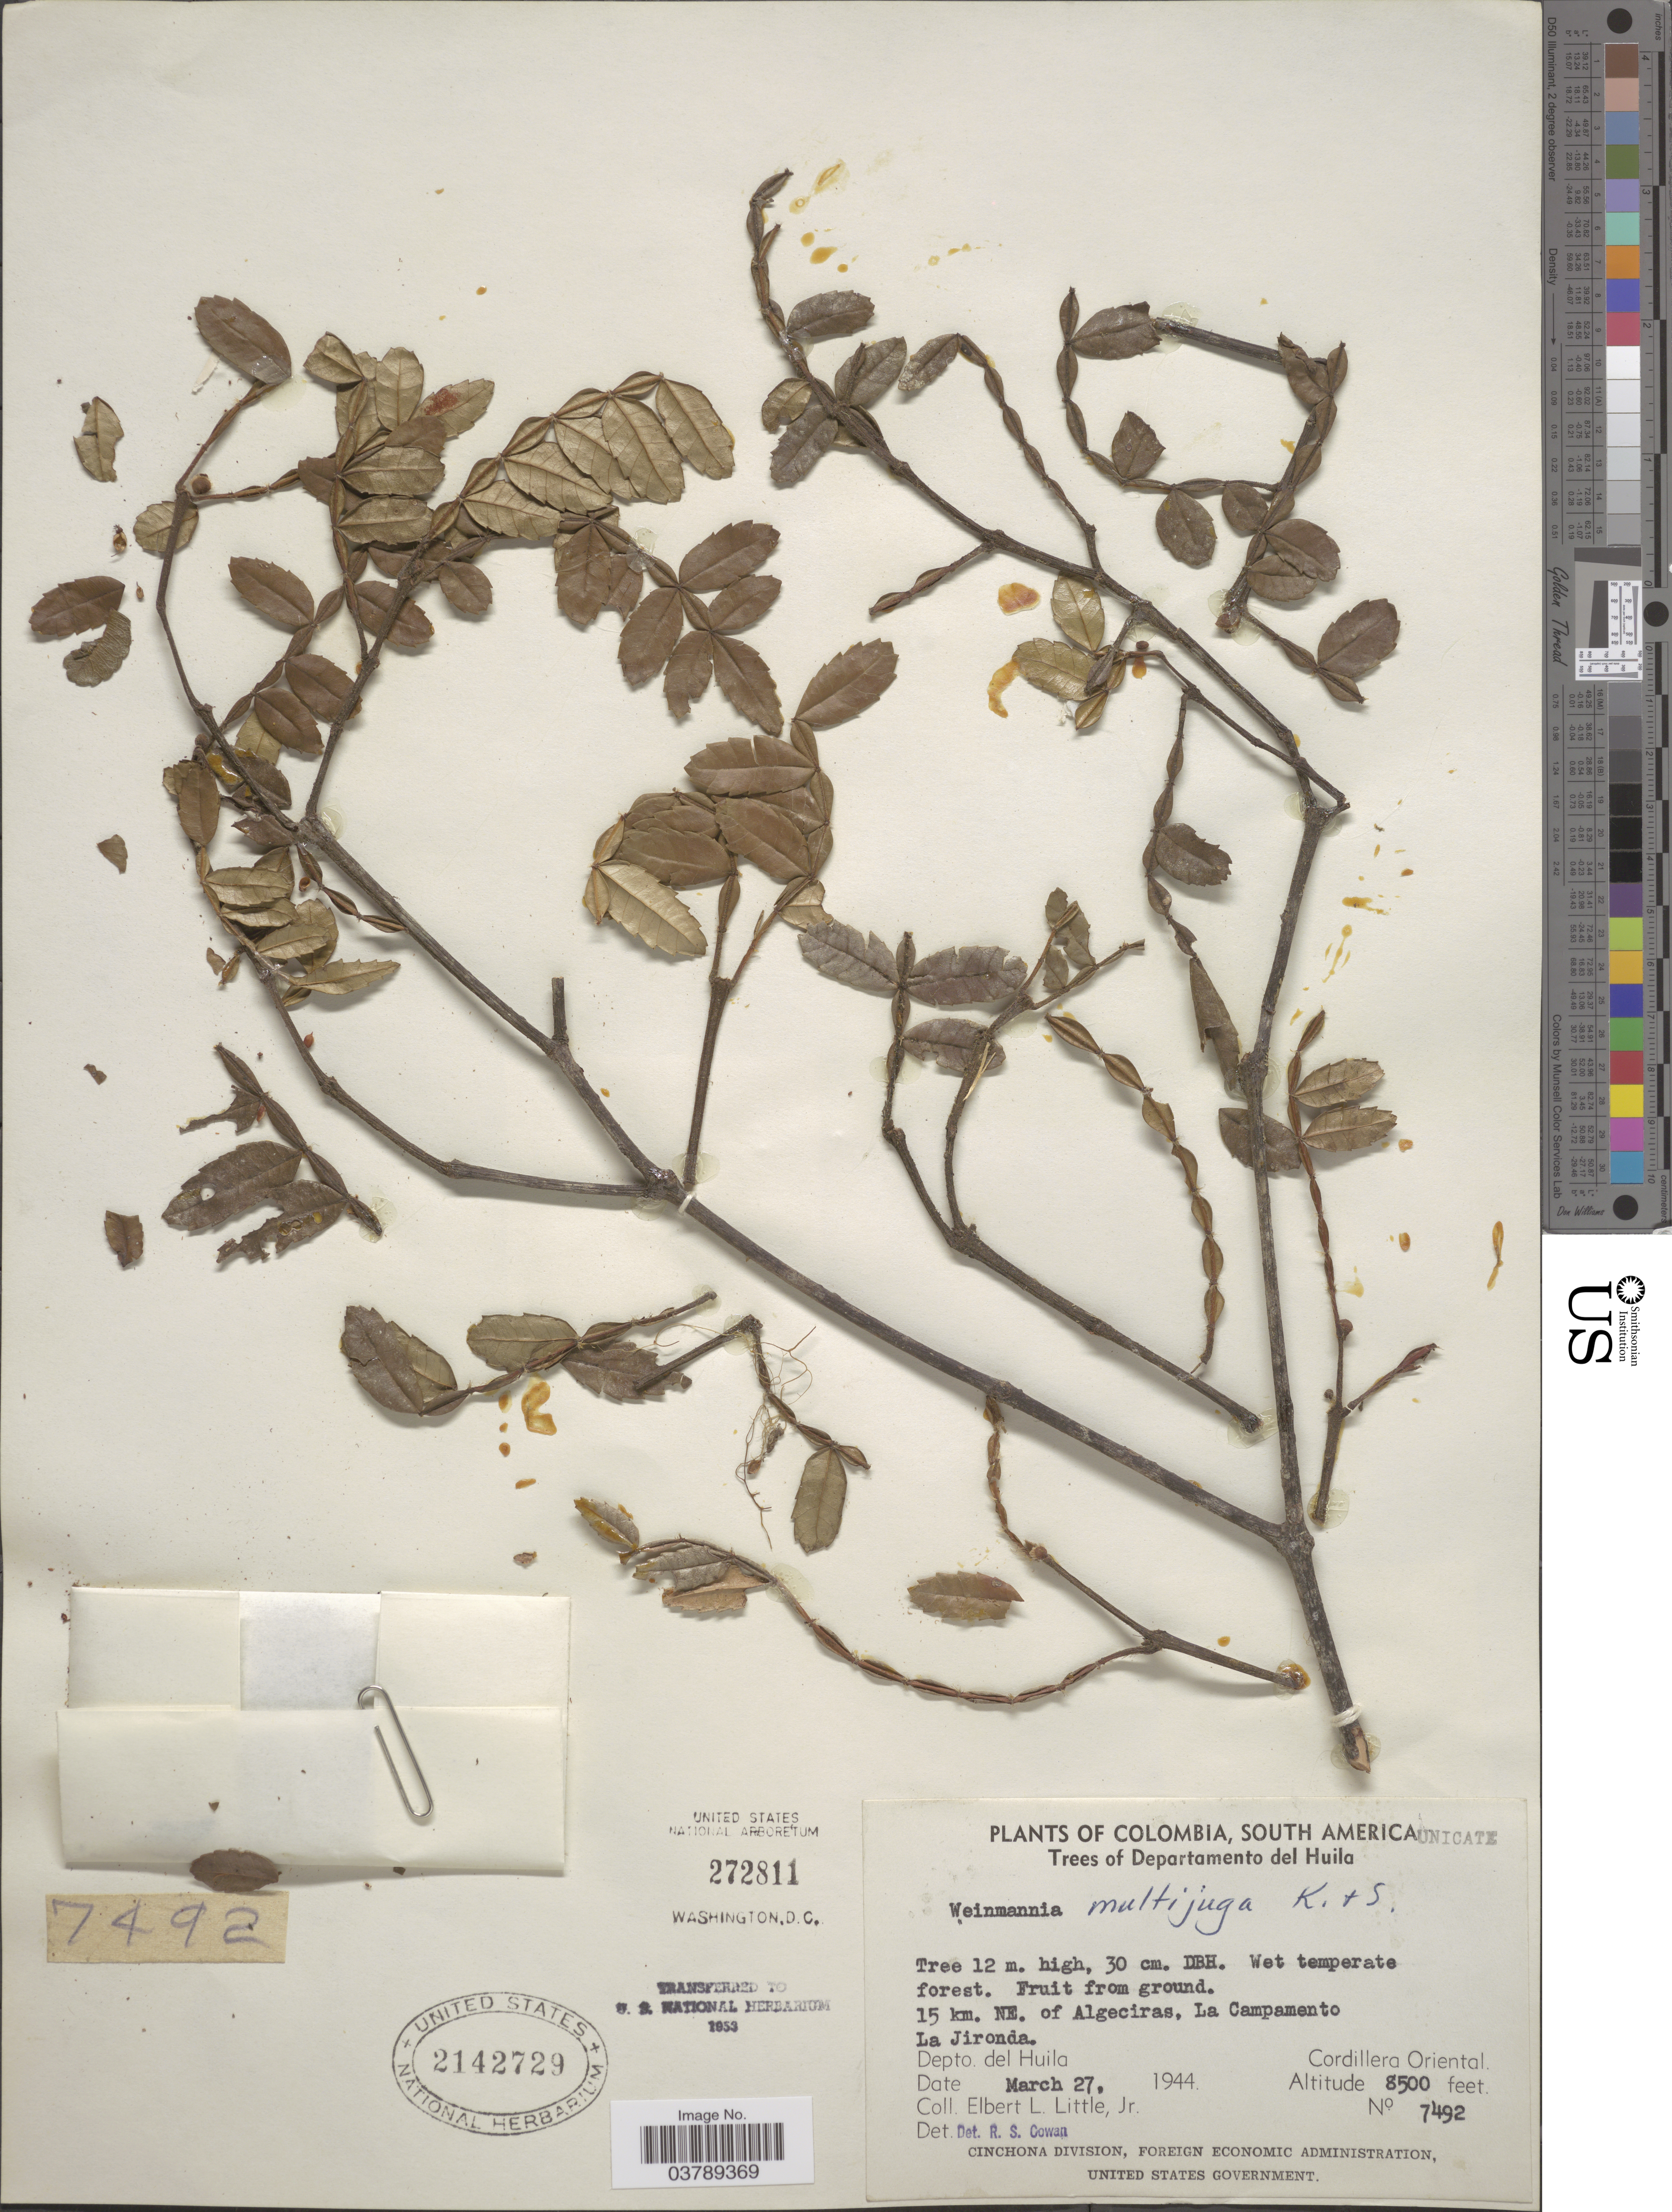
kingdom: Plantae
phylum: Tracheophyta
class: Magnoliopsida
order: Oxalidales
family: Cunoniaceae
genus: Weinmannia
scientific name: Weinmannia multijuga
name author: Killip & A.C. Sm.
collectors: E. L. Little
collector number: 7492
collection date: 1944-03-27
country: Colombia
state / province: Huila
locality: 15 km. NE of Algeciras, La Campamento La Jironda. Departamento del Huila.Cordillera Oriental.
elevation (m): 2591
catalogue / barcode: US 2142729